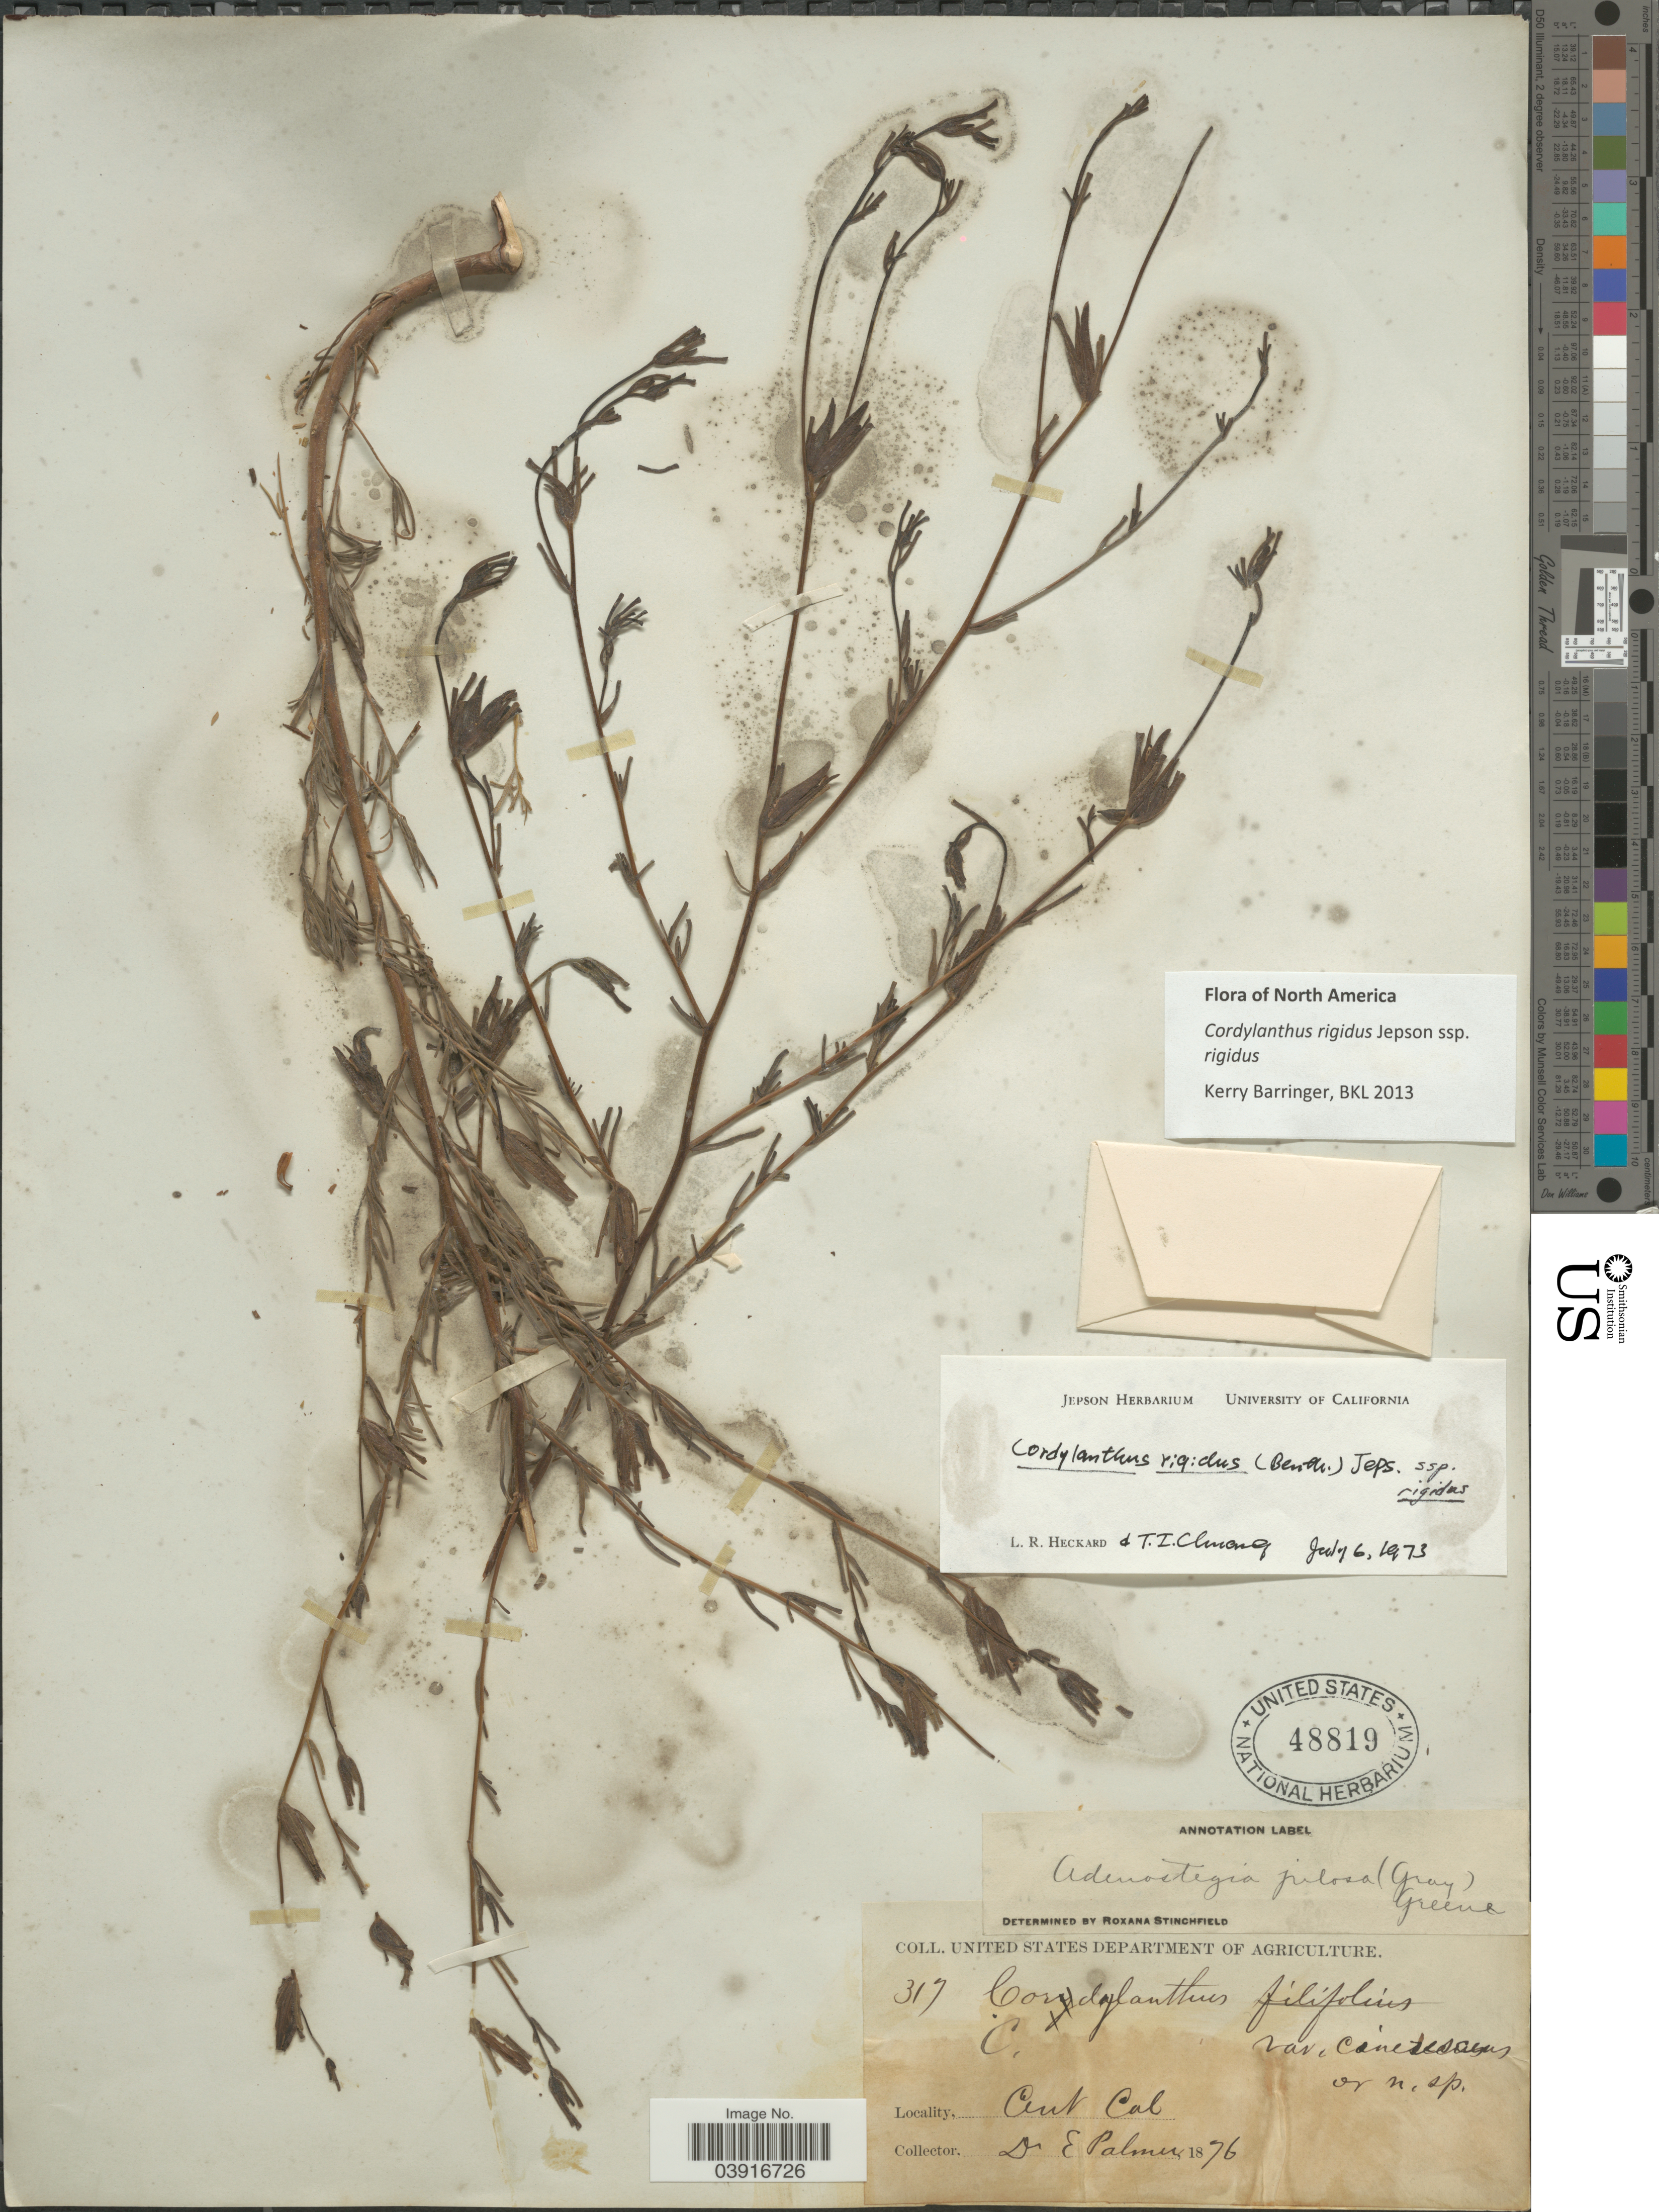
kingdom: Plantae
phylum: Tracheophyta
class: Magnoliopsida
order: Lamiales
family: Orobanchaceae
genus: Cordylanthus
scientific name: Cordylanthus rigidus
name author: (Benth.) Jeps.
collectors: E. Palmer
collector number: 317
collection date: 1876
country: United States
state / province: California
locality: Cent Cal.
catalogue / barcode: US 48819